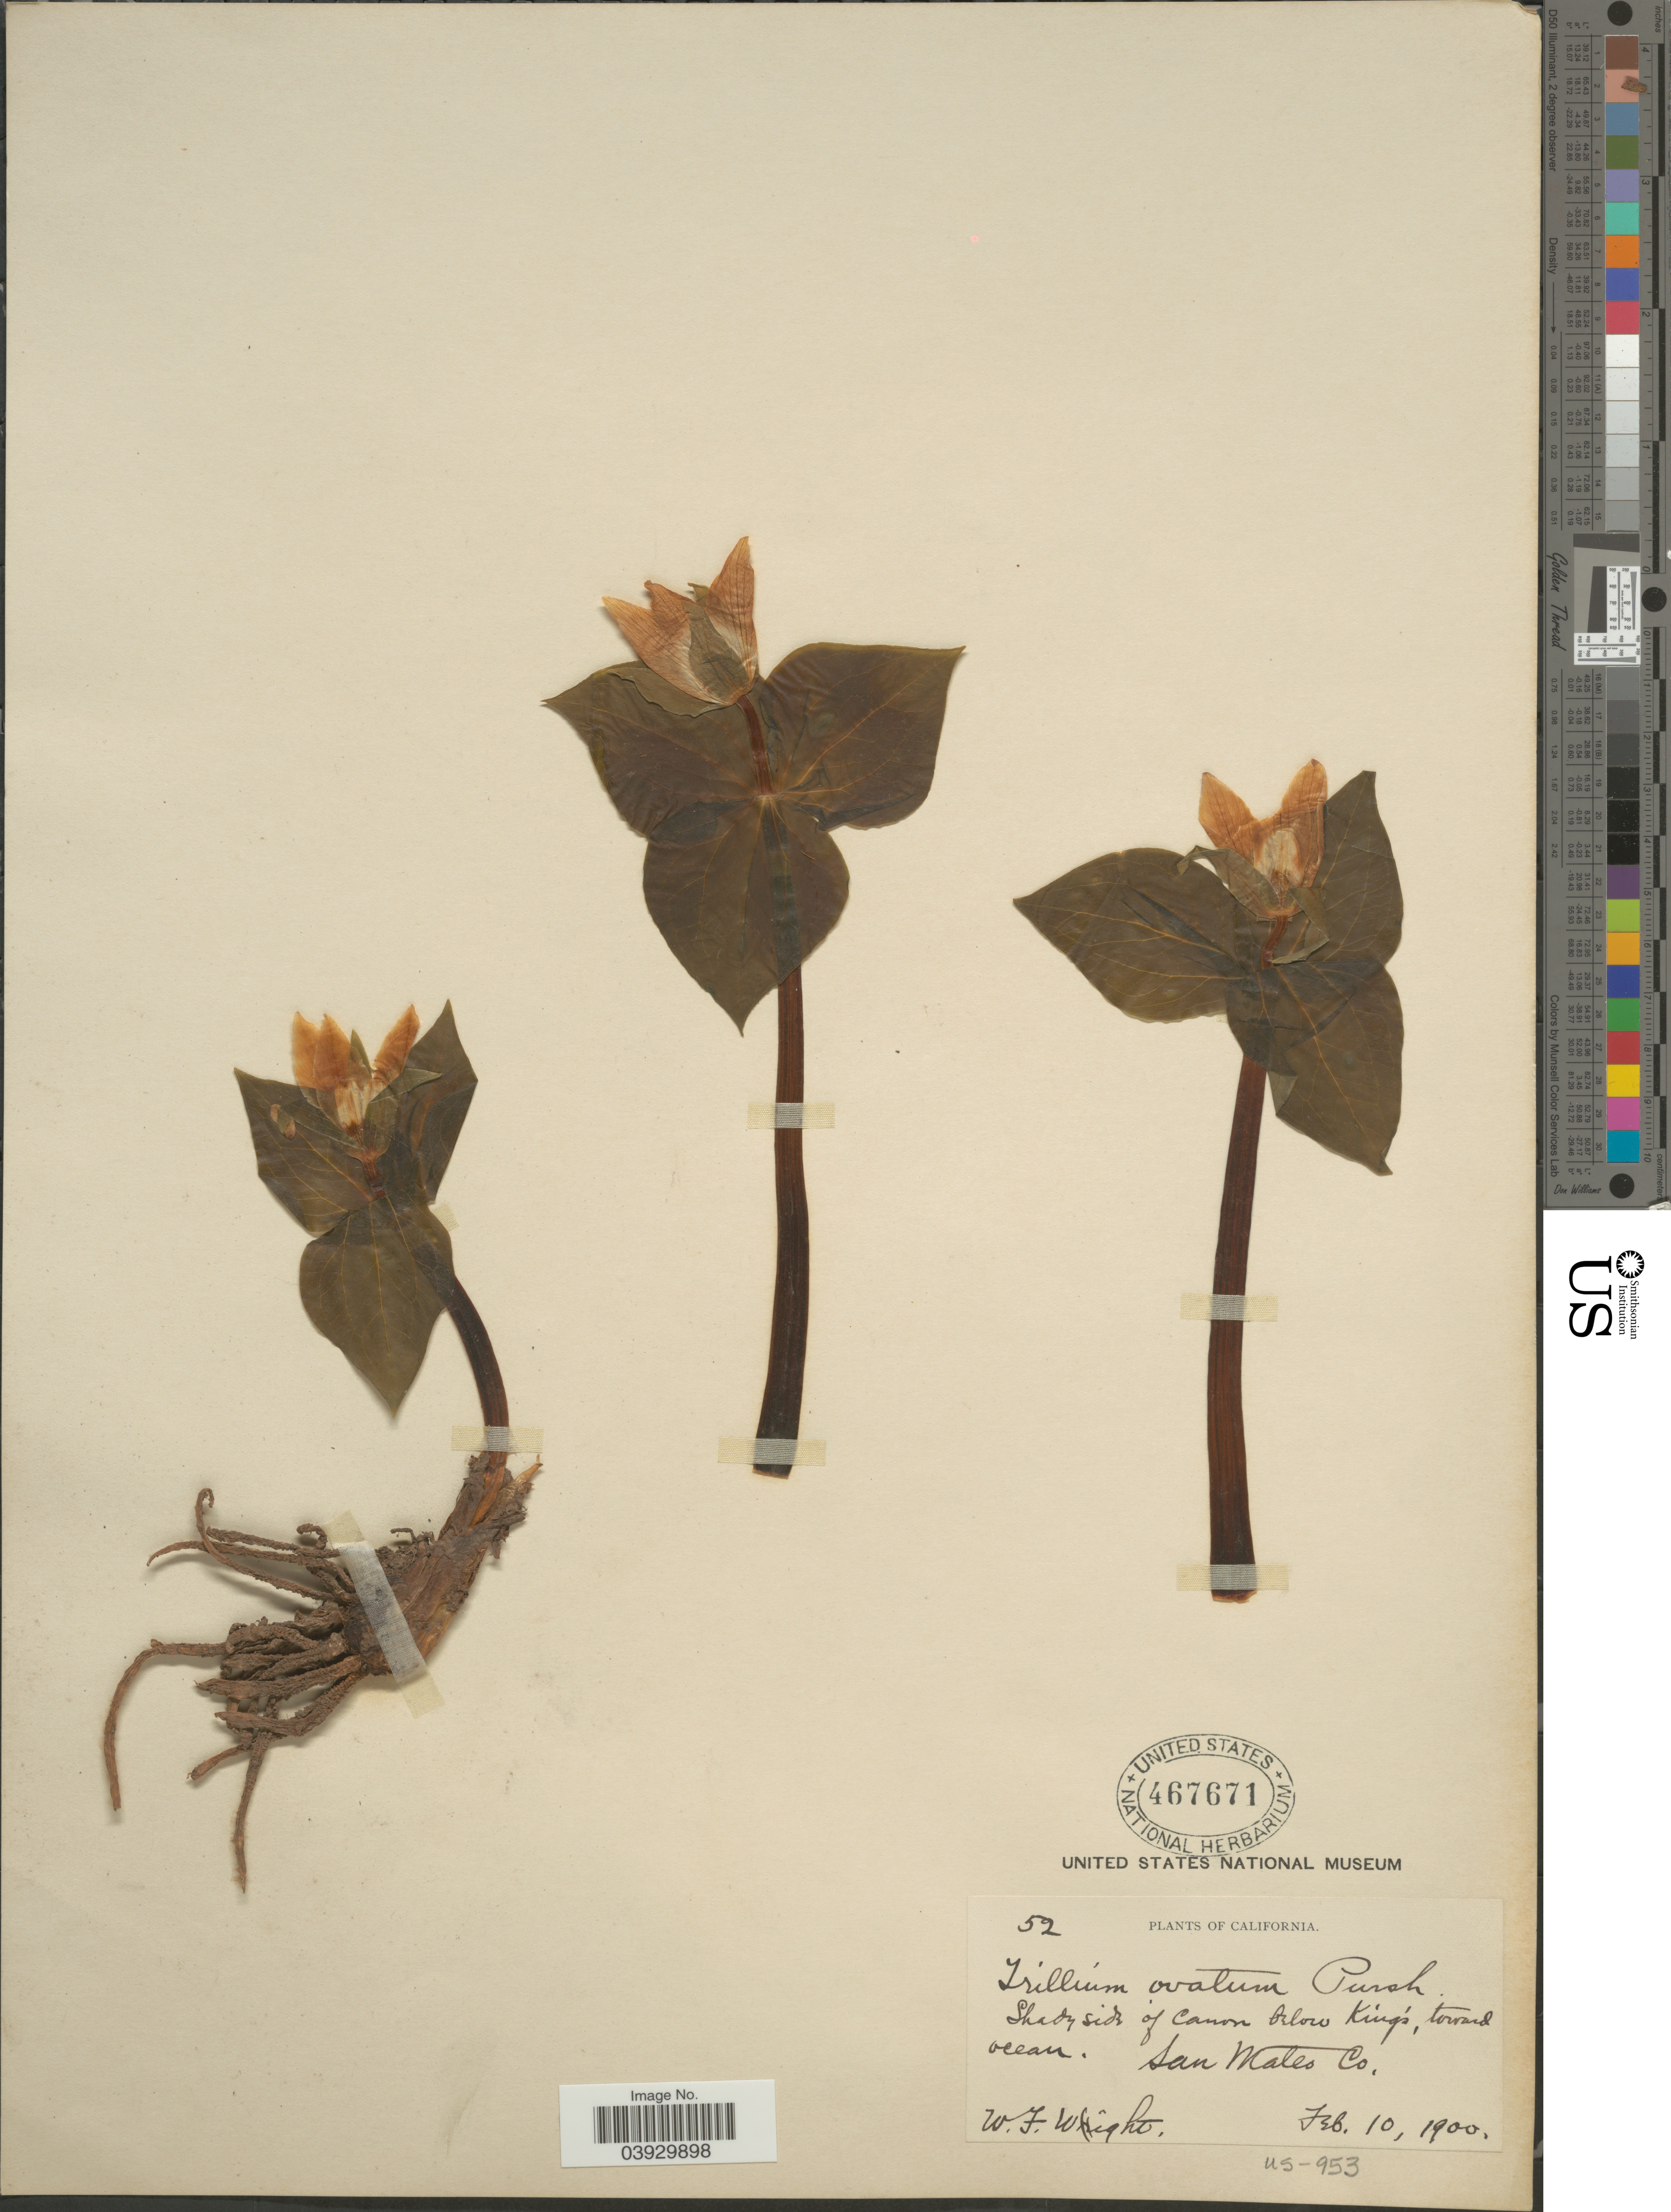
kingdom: Plantae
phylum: Tracheophyta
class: Liliopsida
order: Liliales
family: Melanthiaceae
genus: Trillium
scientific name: Trillium ovatum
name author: Pursh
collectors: W. Wight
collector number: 52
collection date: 1900-02-10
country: United States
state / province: California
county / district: San Mateo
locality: Shady side of Canon below King's, toward ocean. San Mateo Co.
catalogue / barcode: US 467671